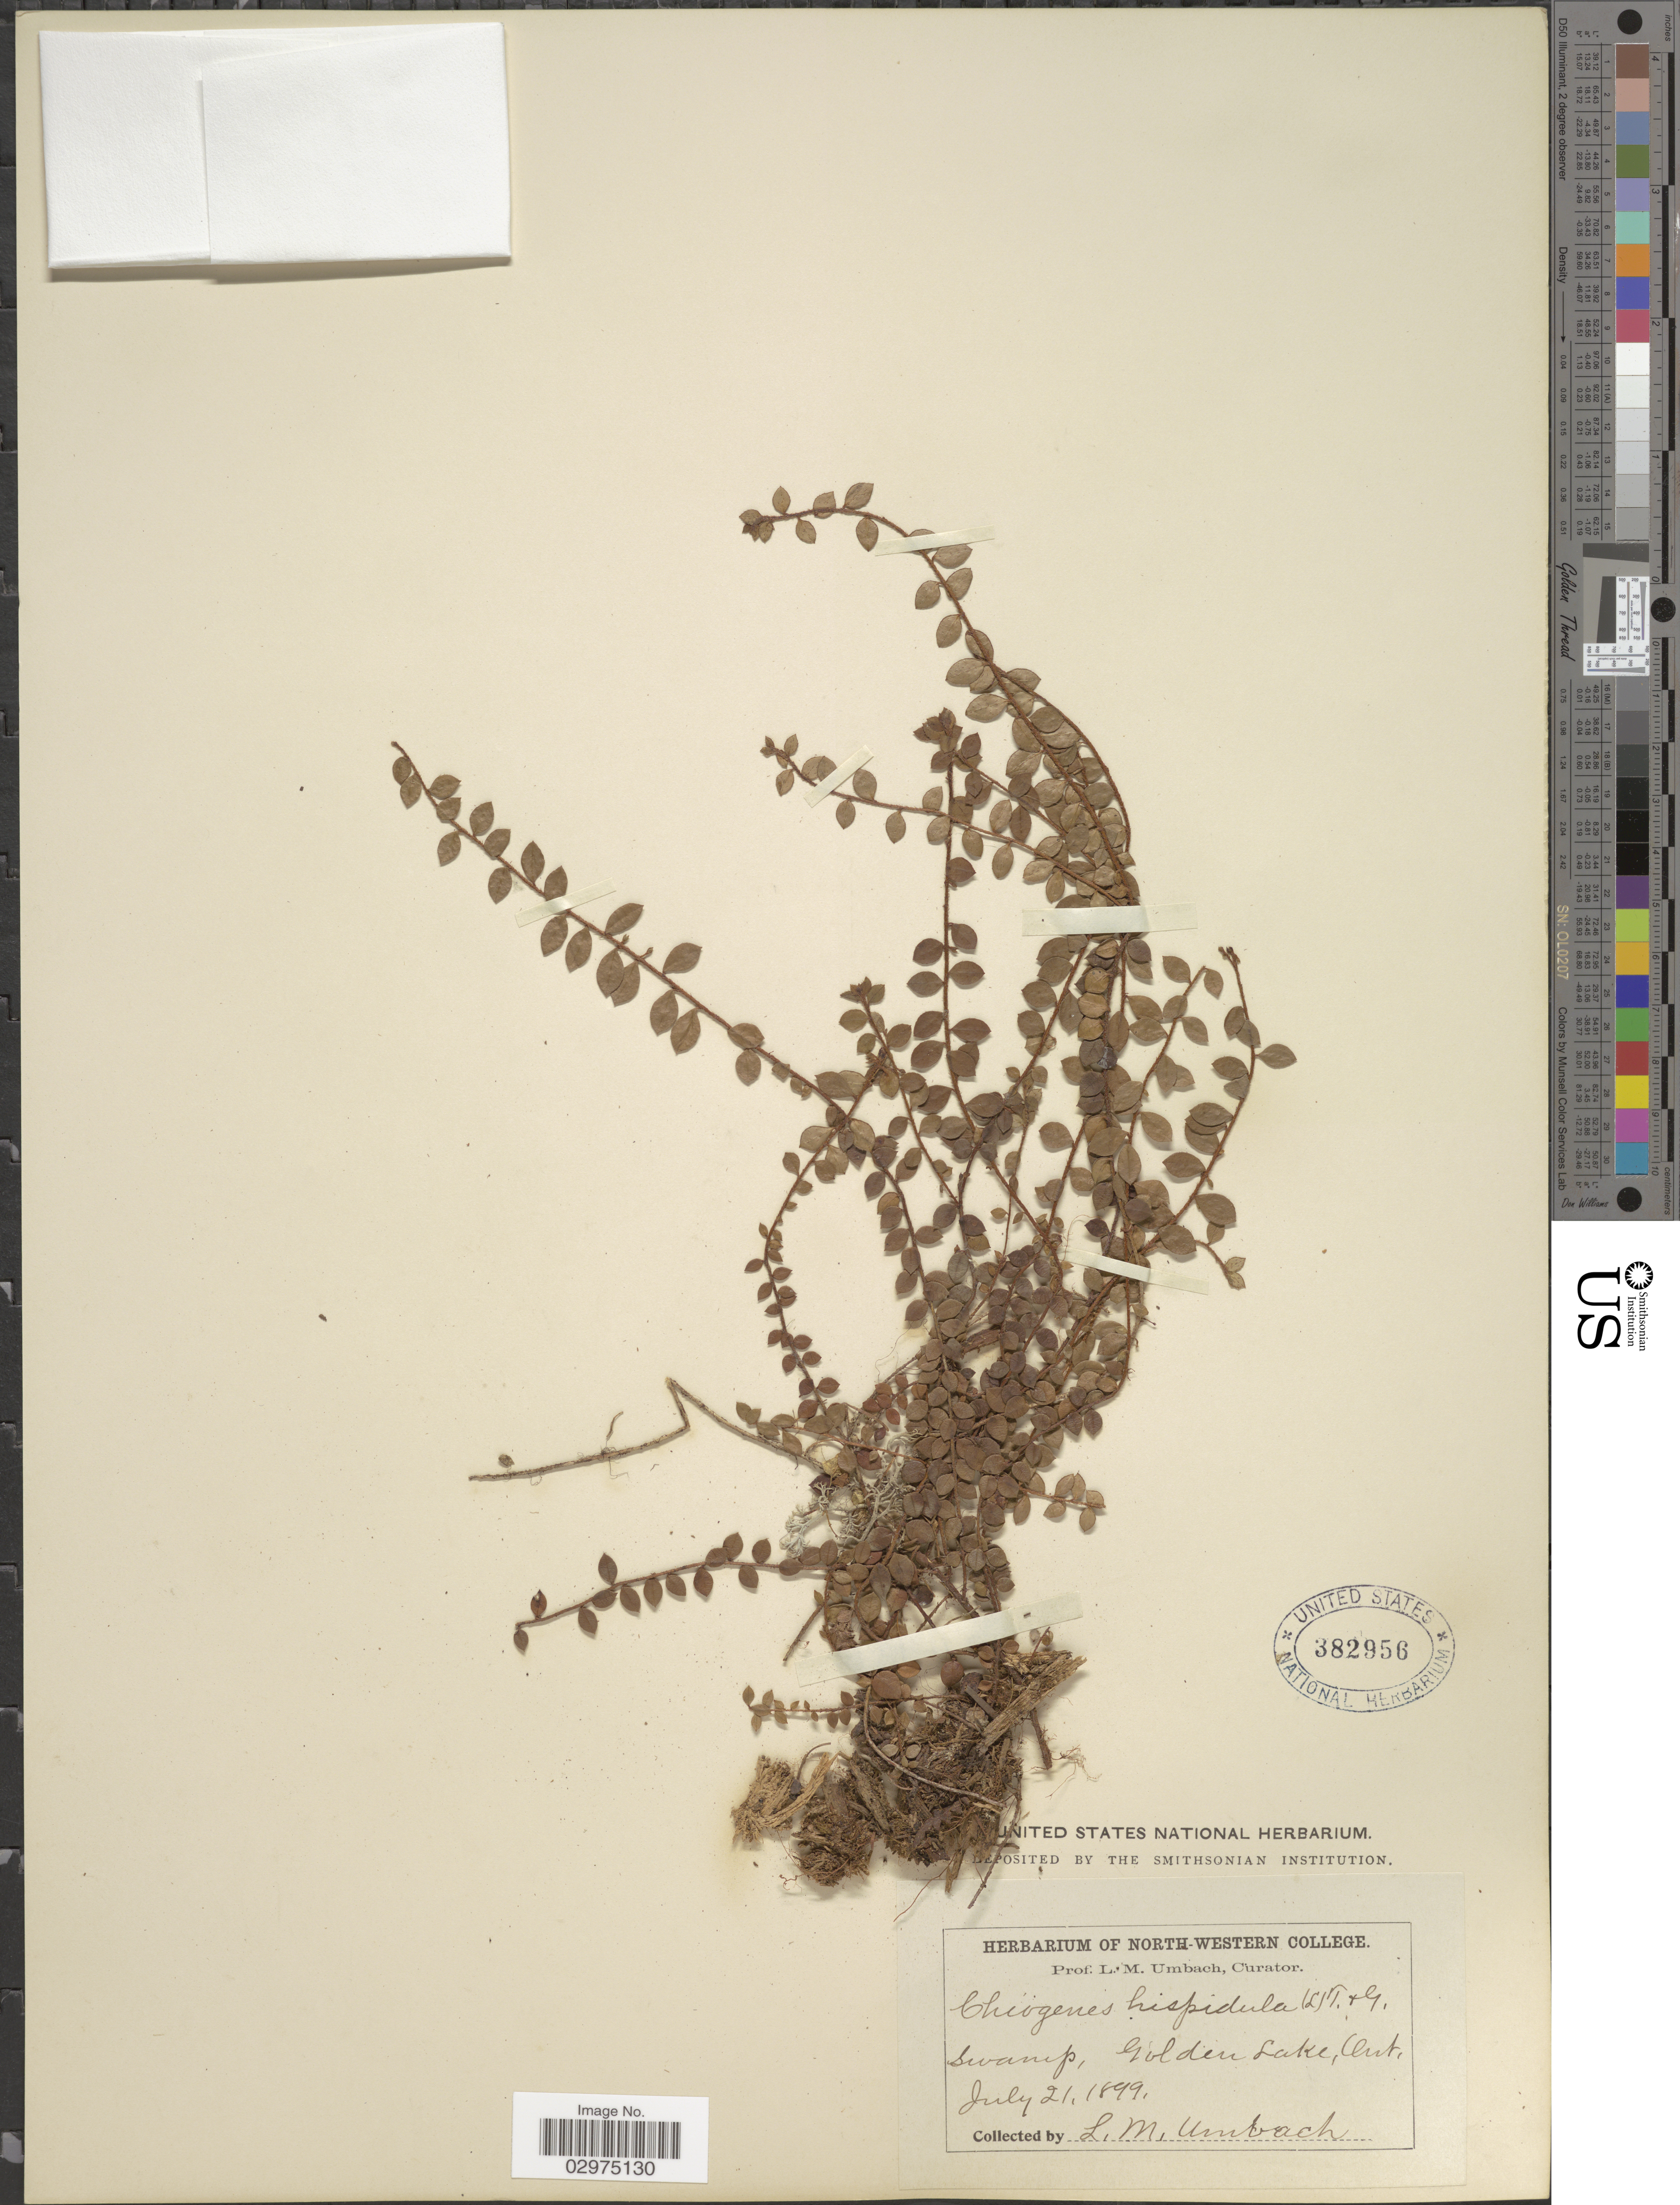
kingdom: Plantae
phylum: Tracheophyta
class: Magnoliopsida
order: Ericales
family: Ericaceae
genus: Gaultheria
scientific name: Gaultheria hispidula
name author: (L.) Muhl. ex Bigelow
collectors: L. M. Umbach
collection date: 1899-07-21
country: Canada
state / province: Ontario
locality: Golden Lake.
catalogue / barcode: US 382956